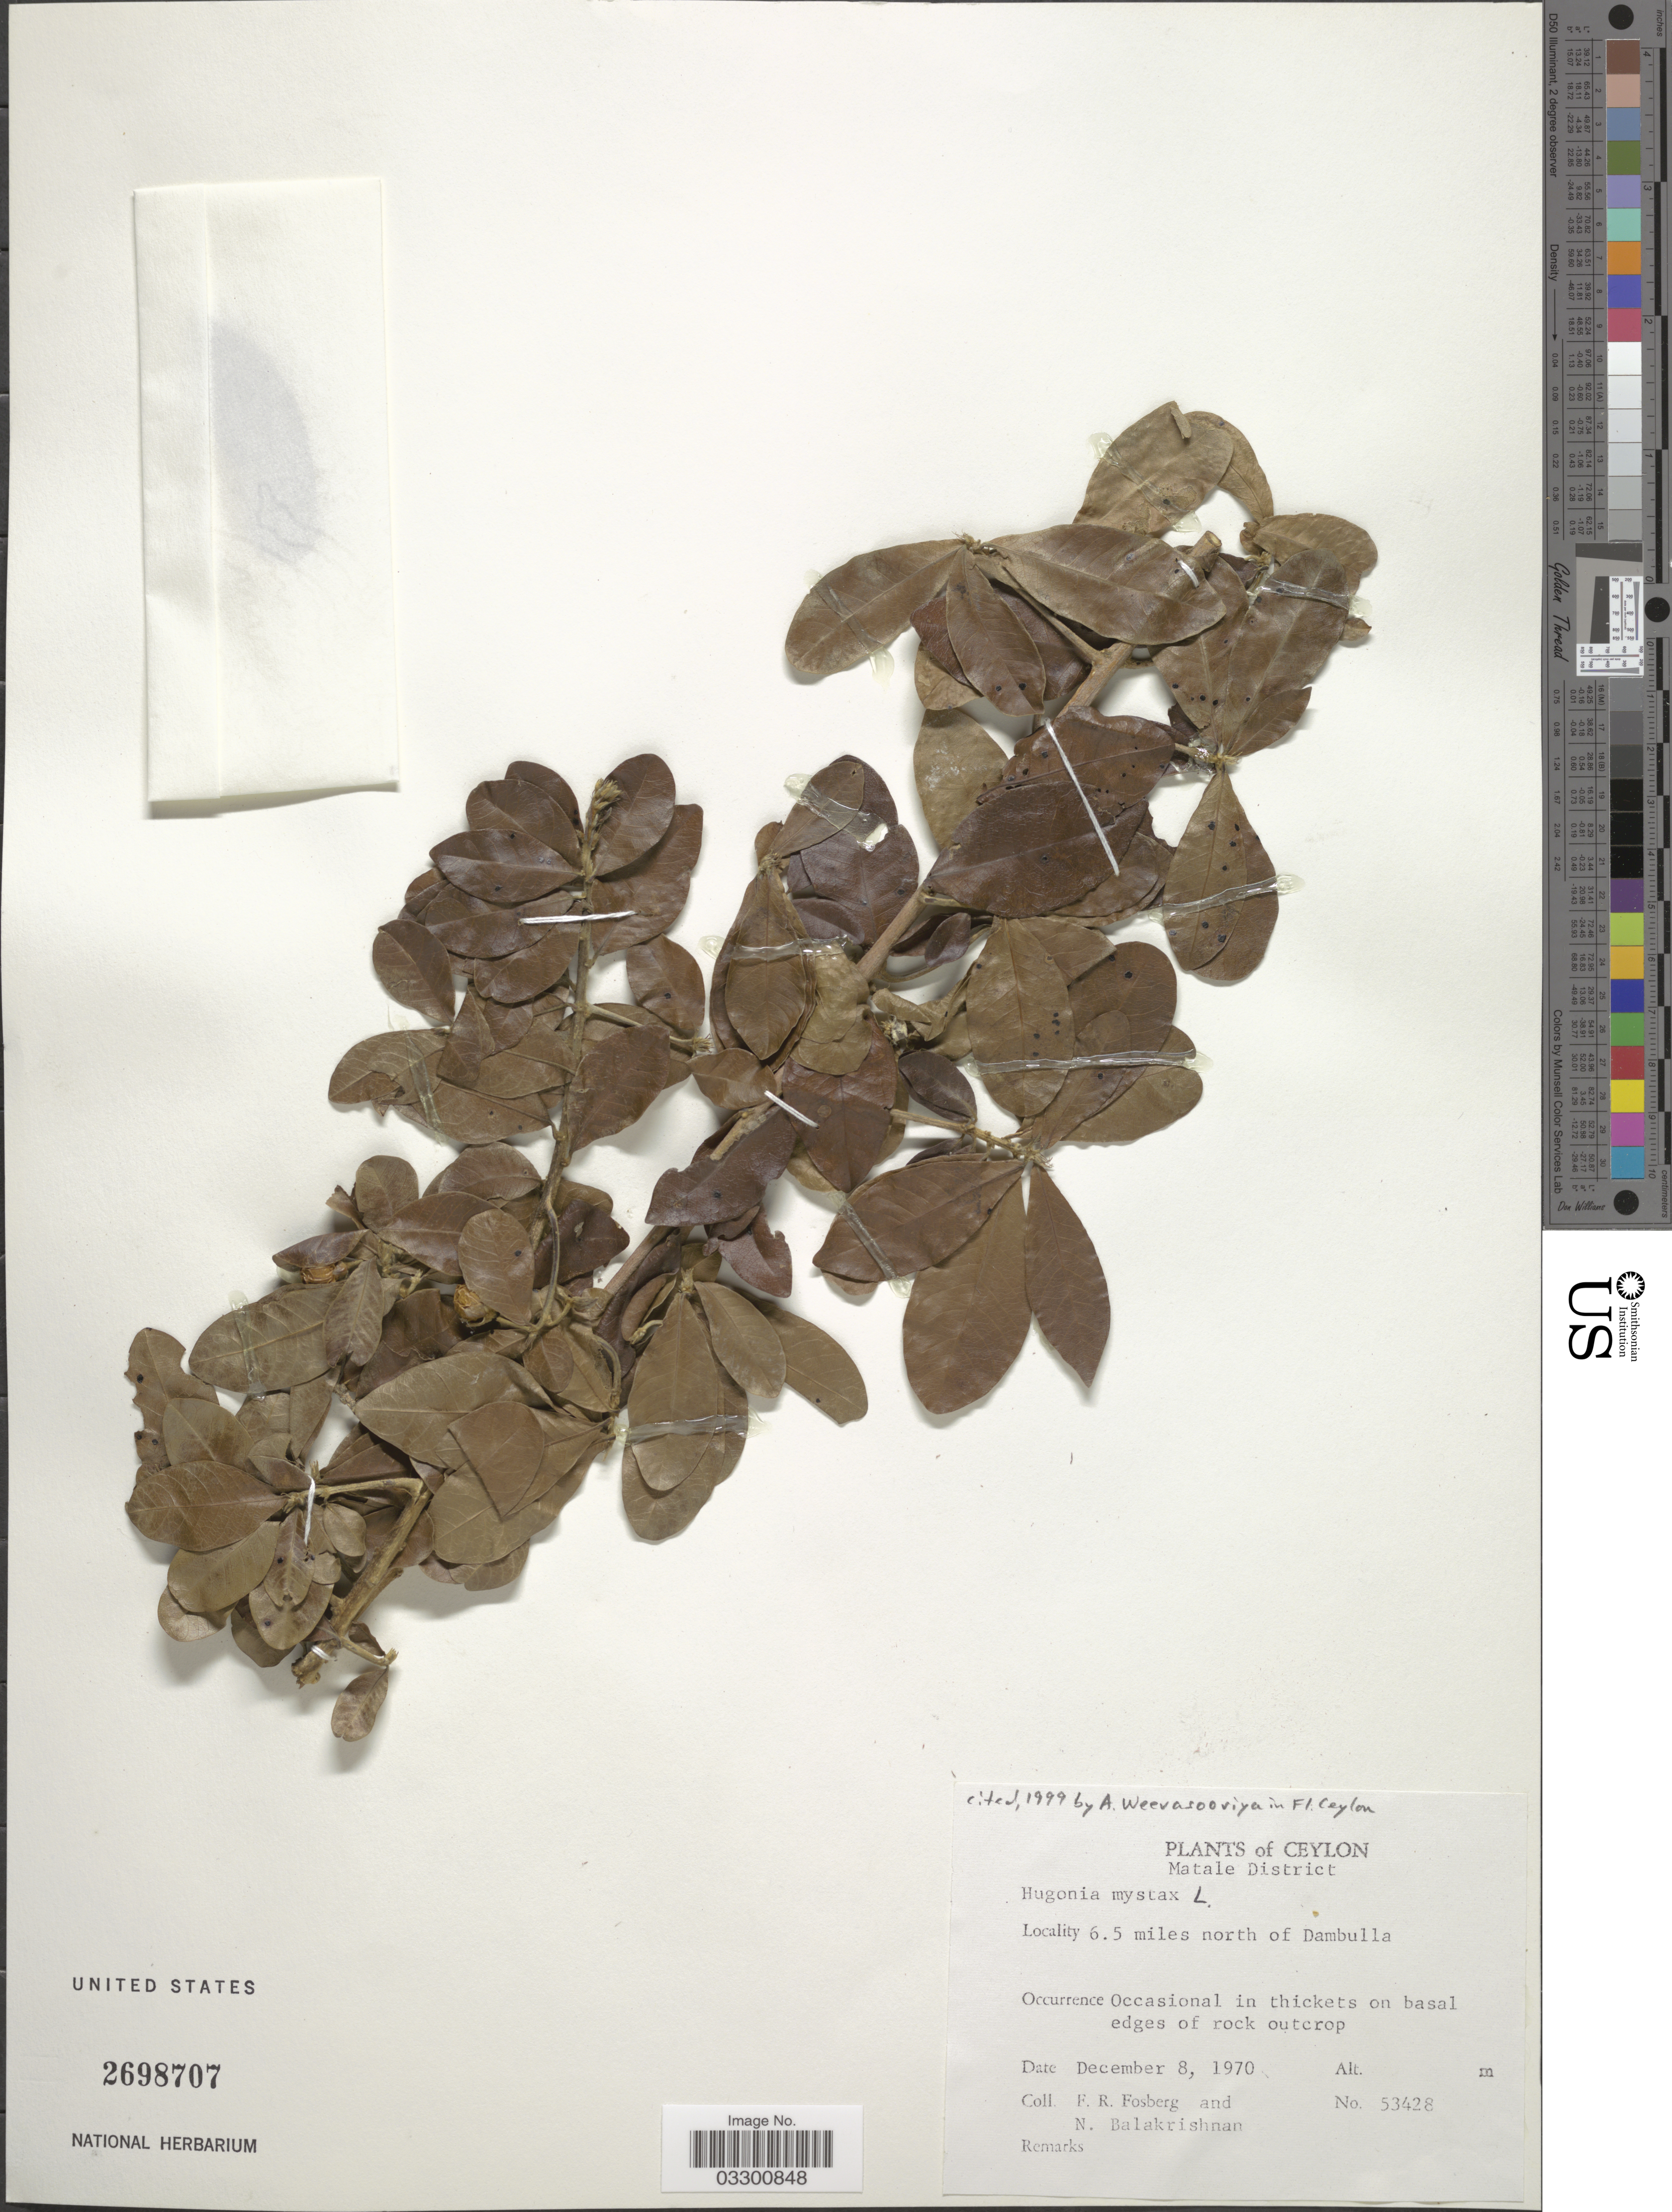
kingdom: Plantae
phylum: Tracheophyta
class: Magnoliopsida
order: Malpighiales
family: Linaceae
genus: Hugonia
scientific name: Hugonia mystax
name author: L.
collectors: F. R. Fosberg & N. Balakrishnan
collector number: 53428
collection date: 1970-12-08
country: Sri Lanka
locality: Ceylon, Matale District, 6.5 miles north of Dambulla.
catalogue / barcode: US 2698707